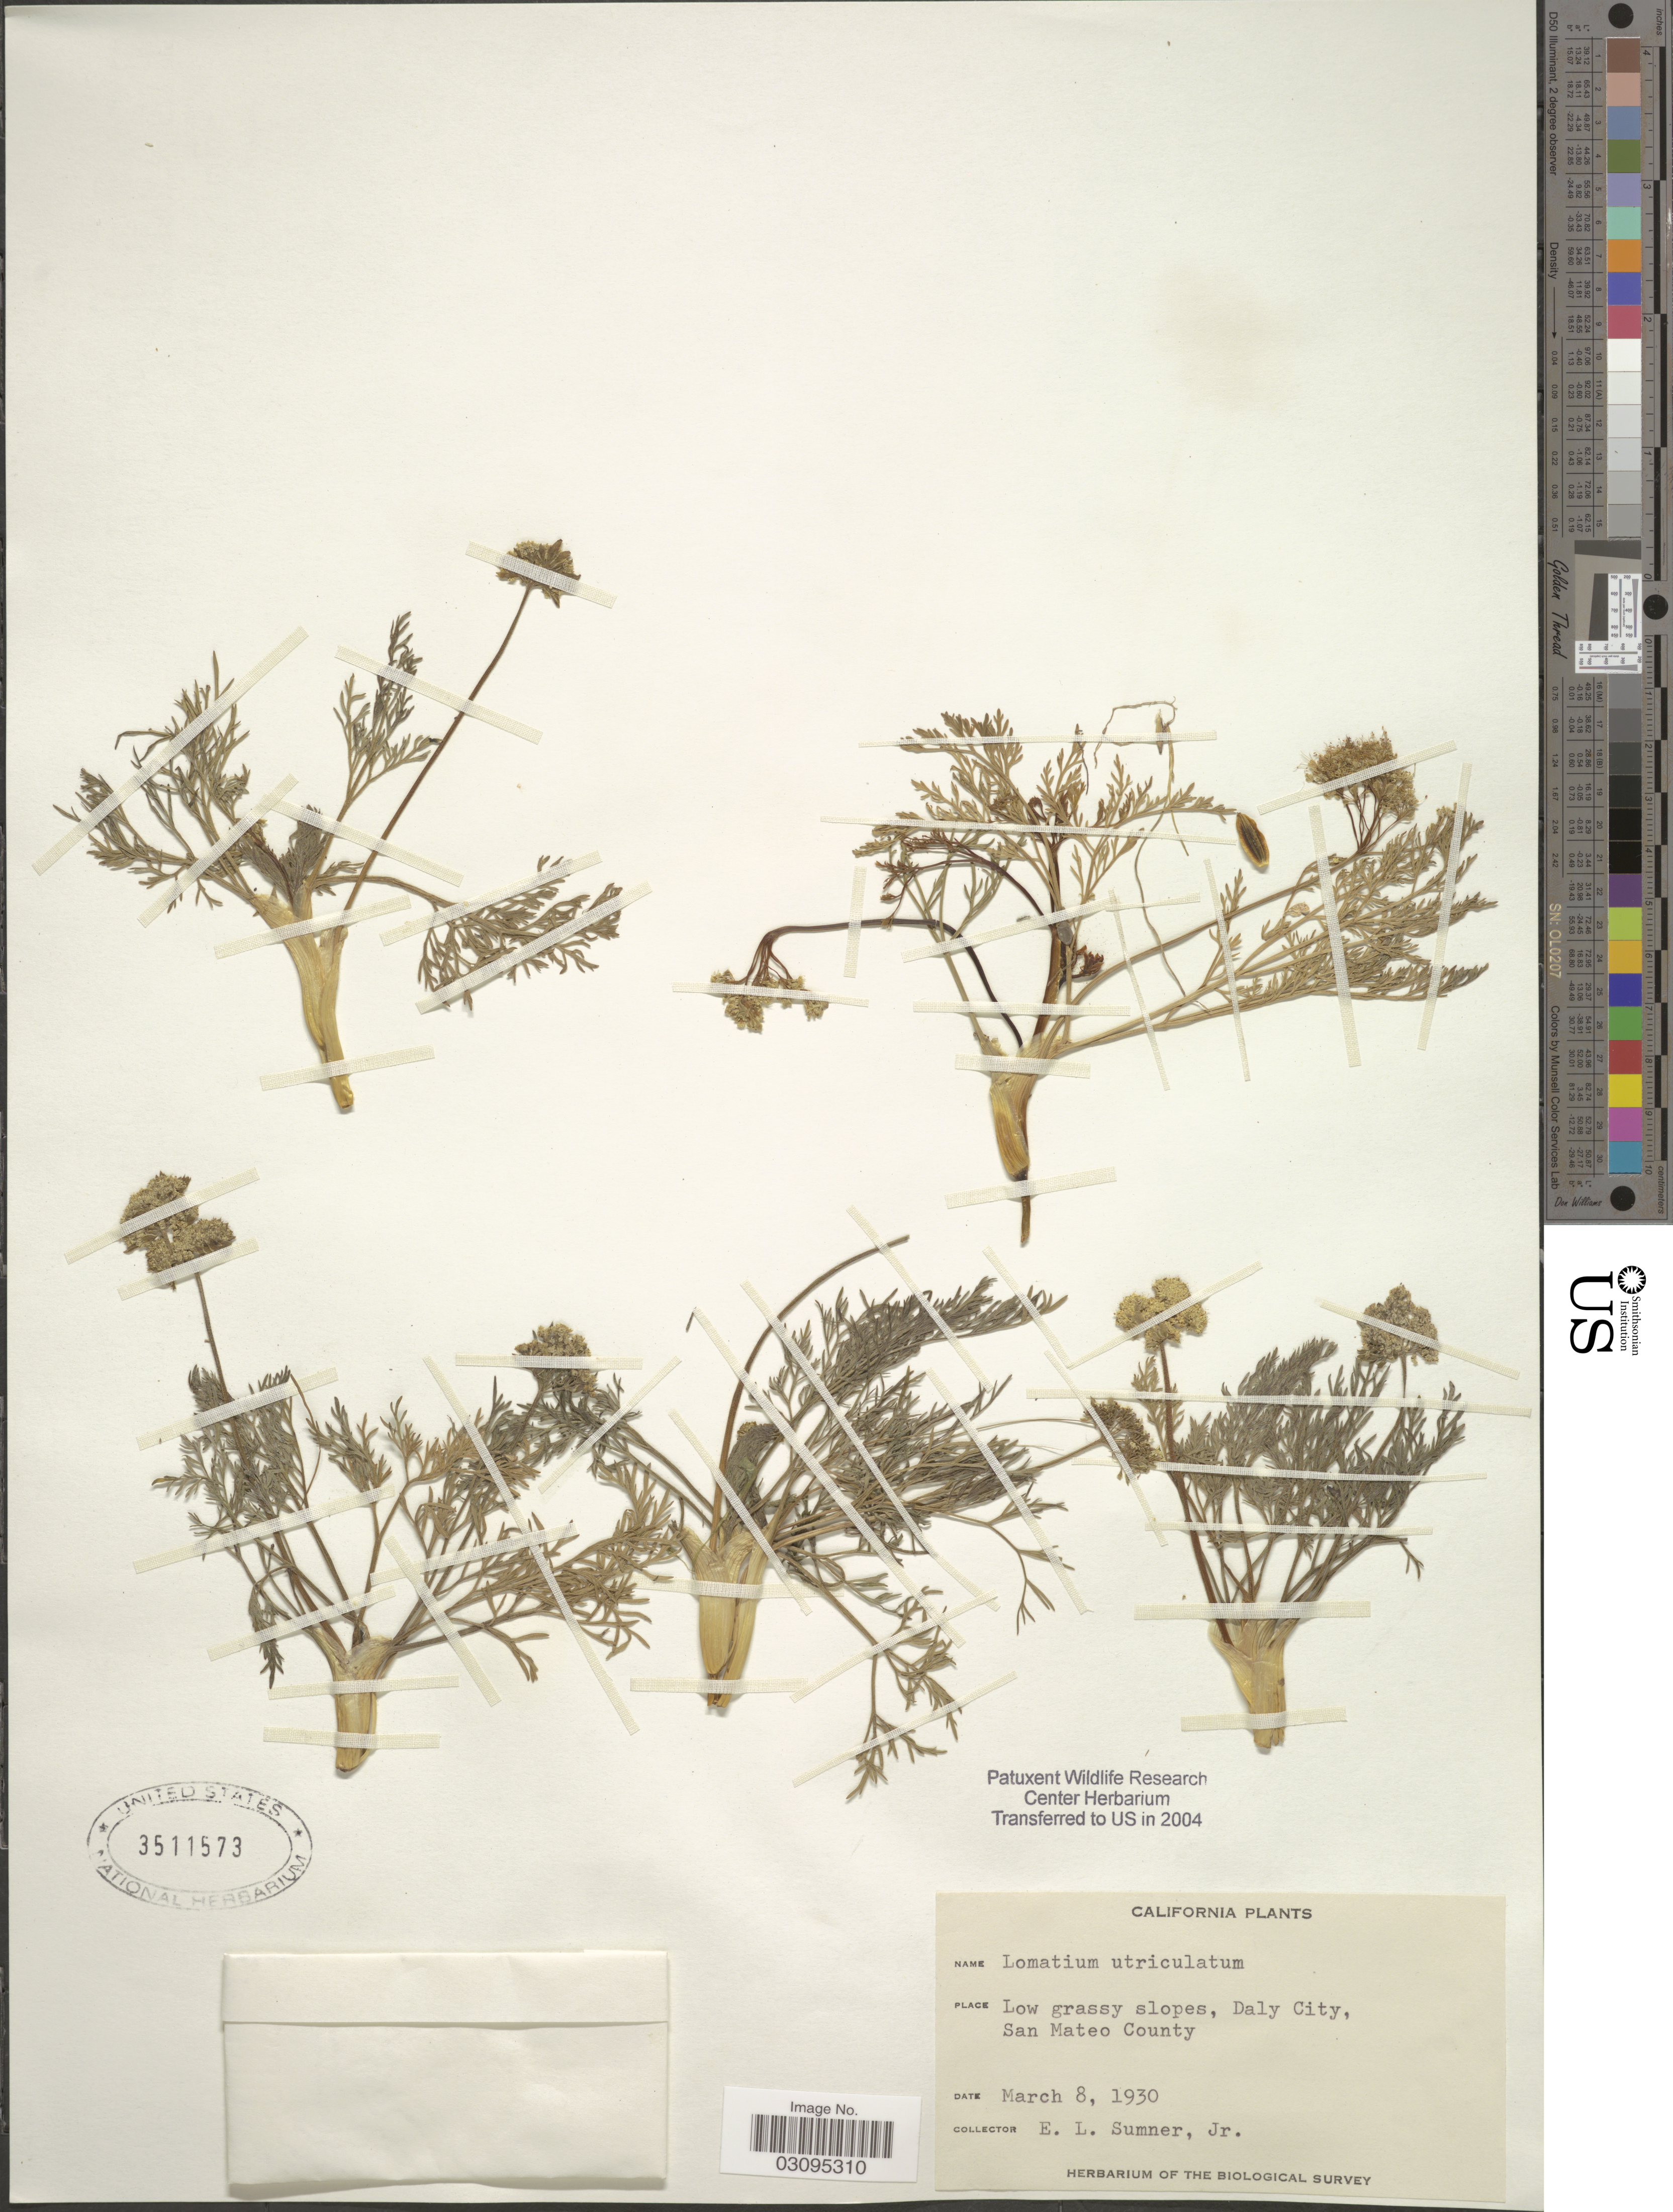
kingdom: Plantae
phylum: Tracheophyta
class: Magnoliopsida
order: Apiales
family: Apiaceae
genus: Lomatium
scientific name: Lomatium utriculatum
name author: (Nutt. ex Torr. & A. Gray) J.M. Coult. & Rose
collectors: E. Summer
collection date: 1930-03-08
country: United States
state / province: California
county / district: San Mateo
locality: Low grassy slopes, Daly City, San Mateo County.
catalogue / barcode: US 3511573